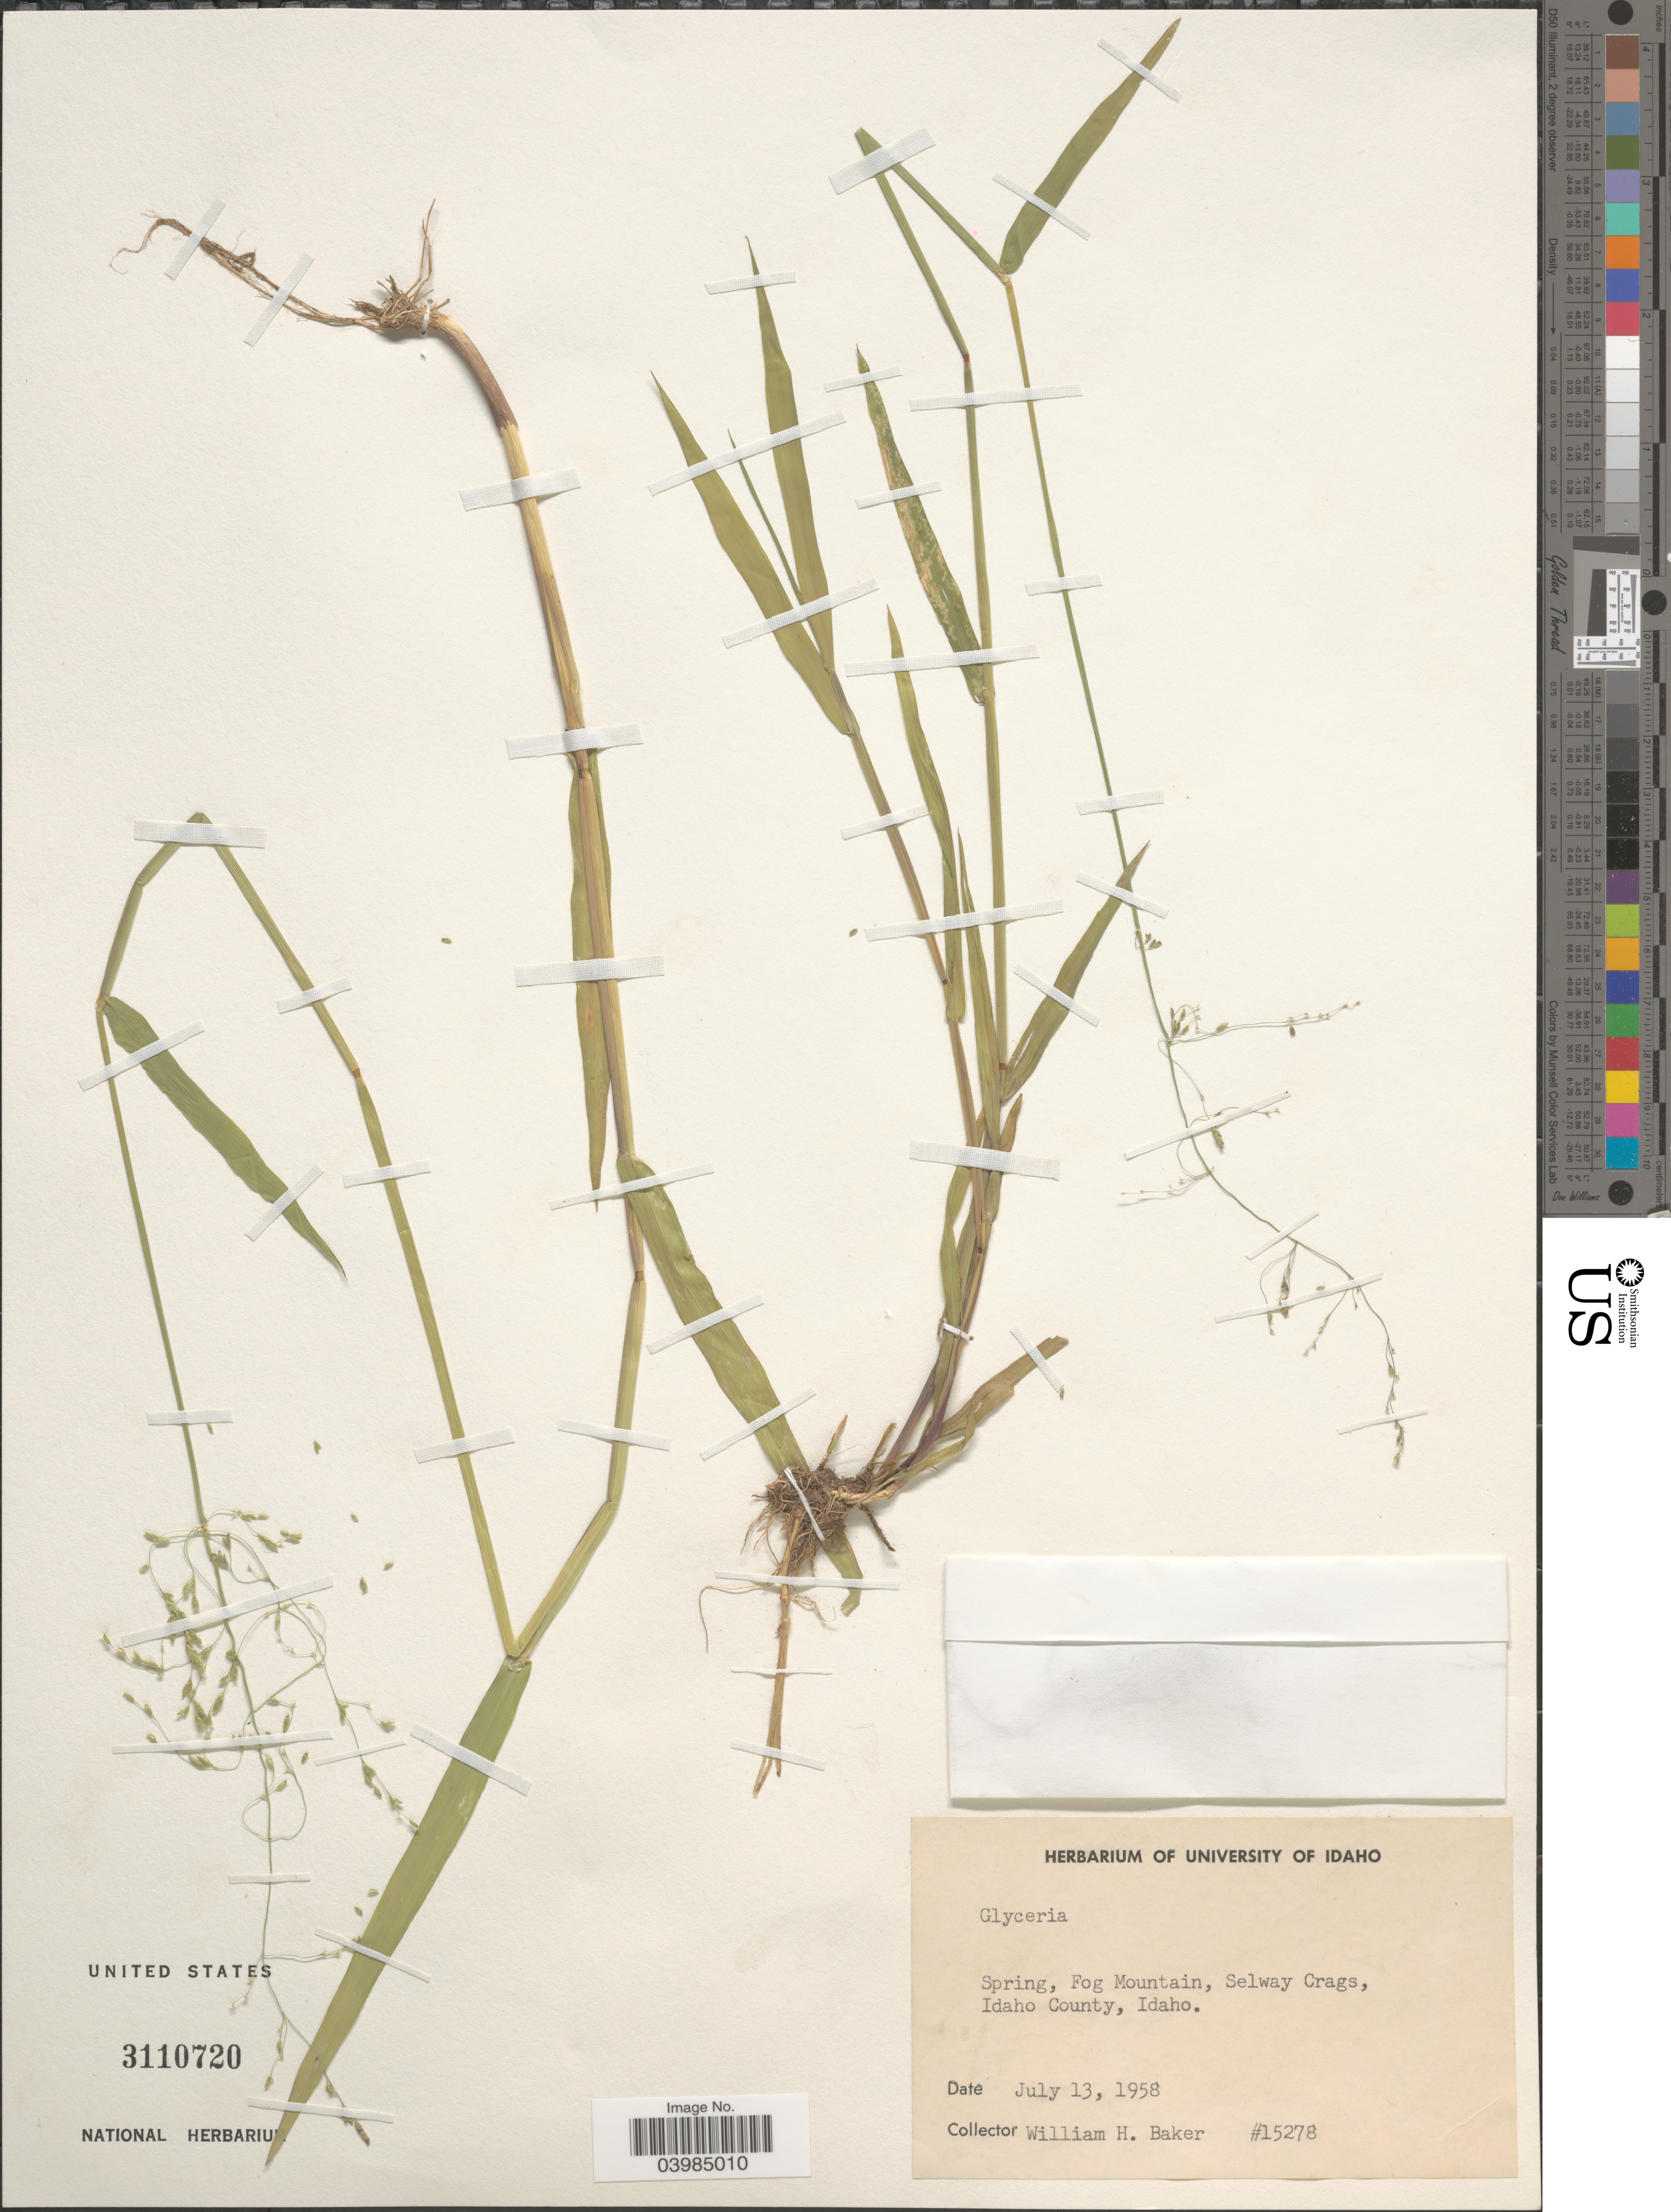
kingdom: Plantae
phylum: Tracheophyta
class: Liliopsida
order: Poales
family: Poaceae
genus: Glyceria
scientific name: Glyceria sp.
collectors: W. H. Baker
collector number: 15278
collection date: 1958-07-13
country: United States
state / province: Idaho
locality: Spring, Fog Mountain, Selway Crags, Idaho County.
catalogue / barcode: US 3110720